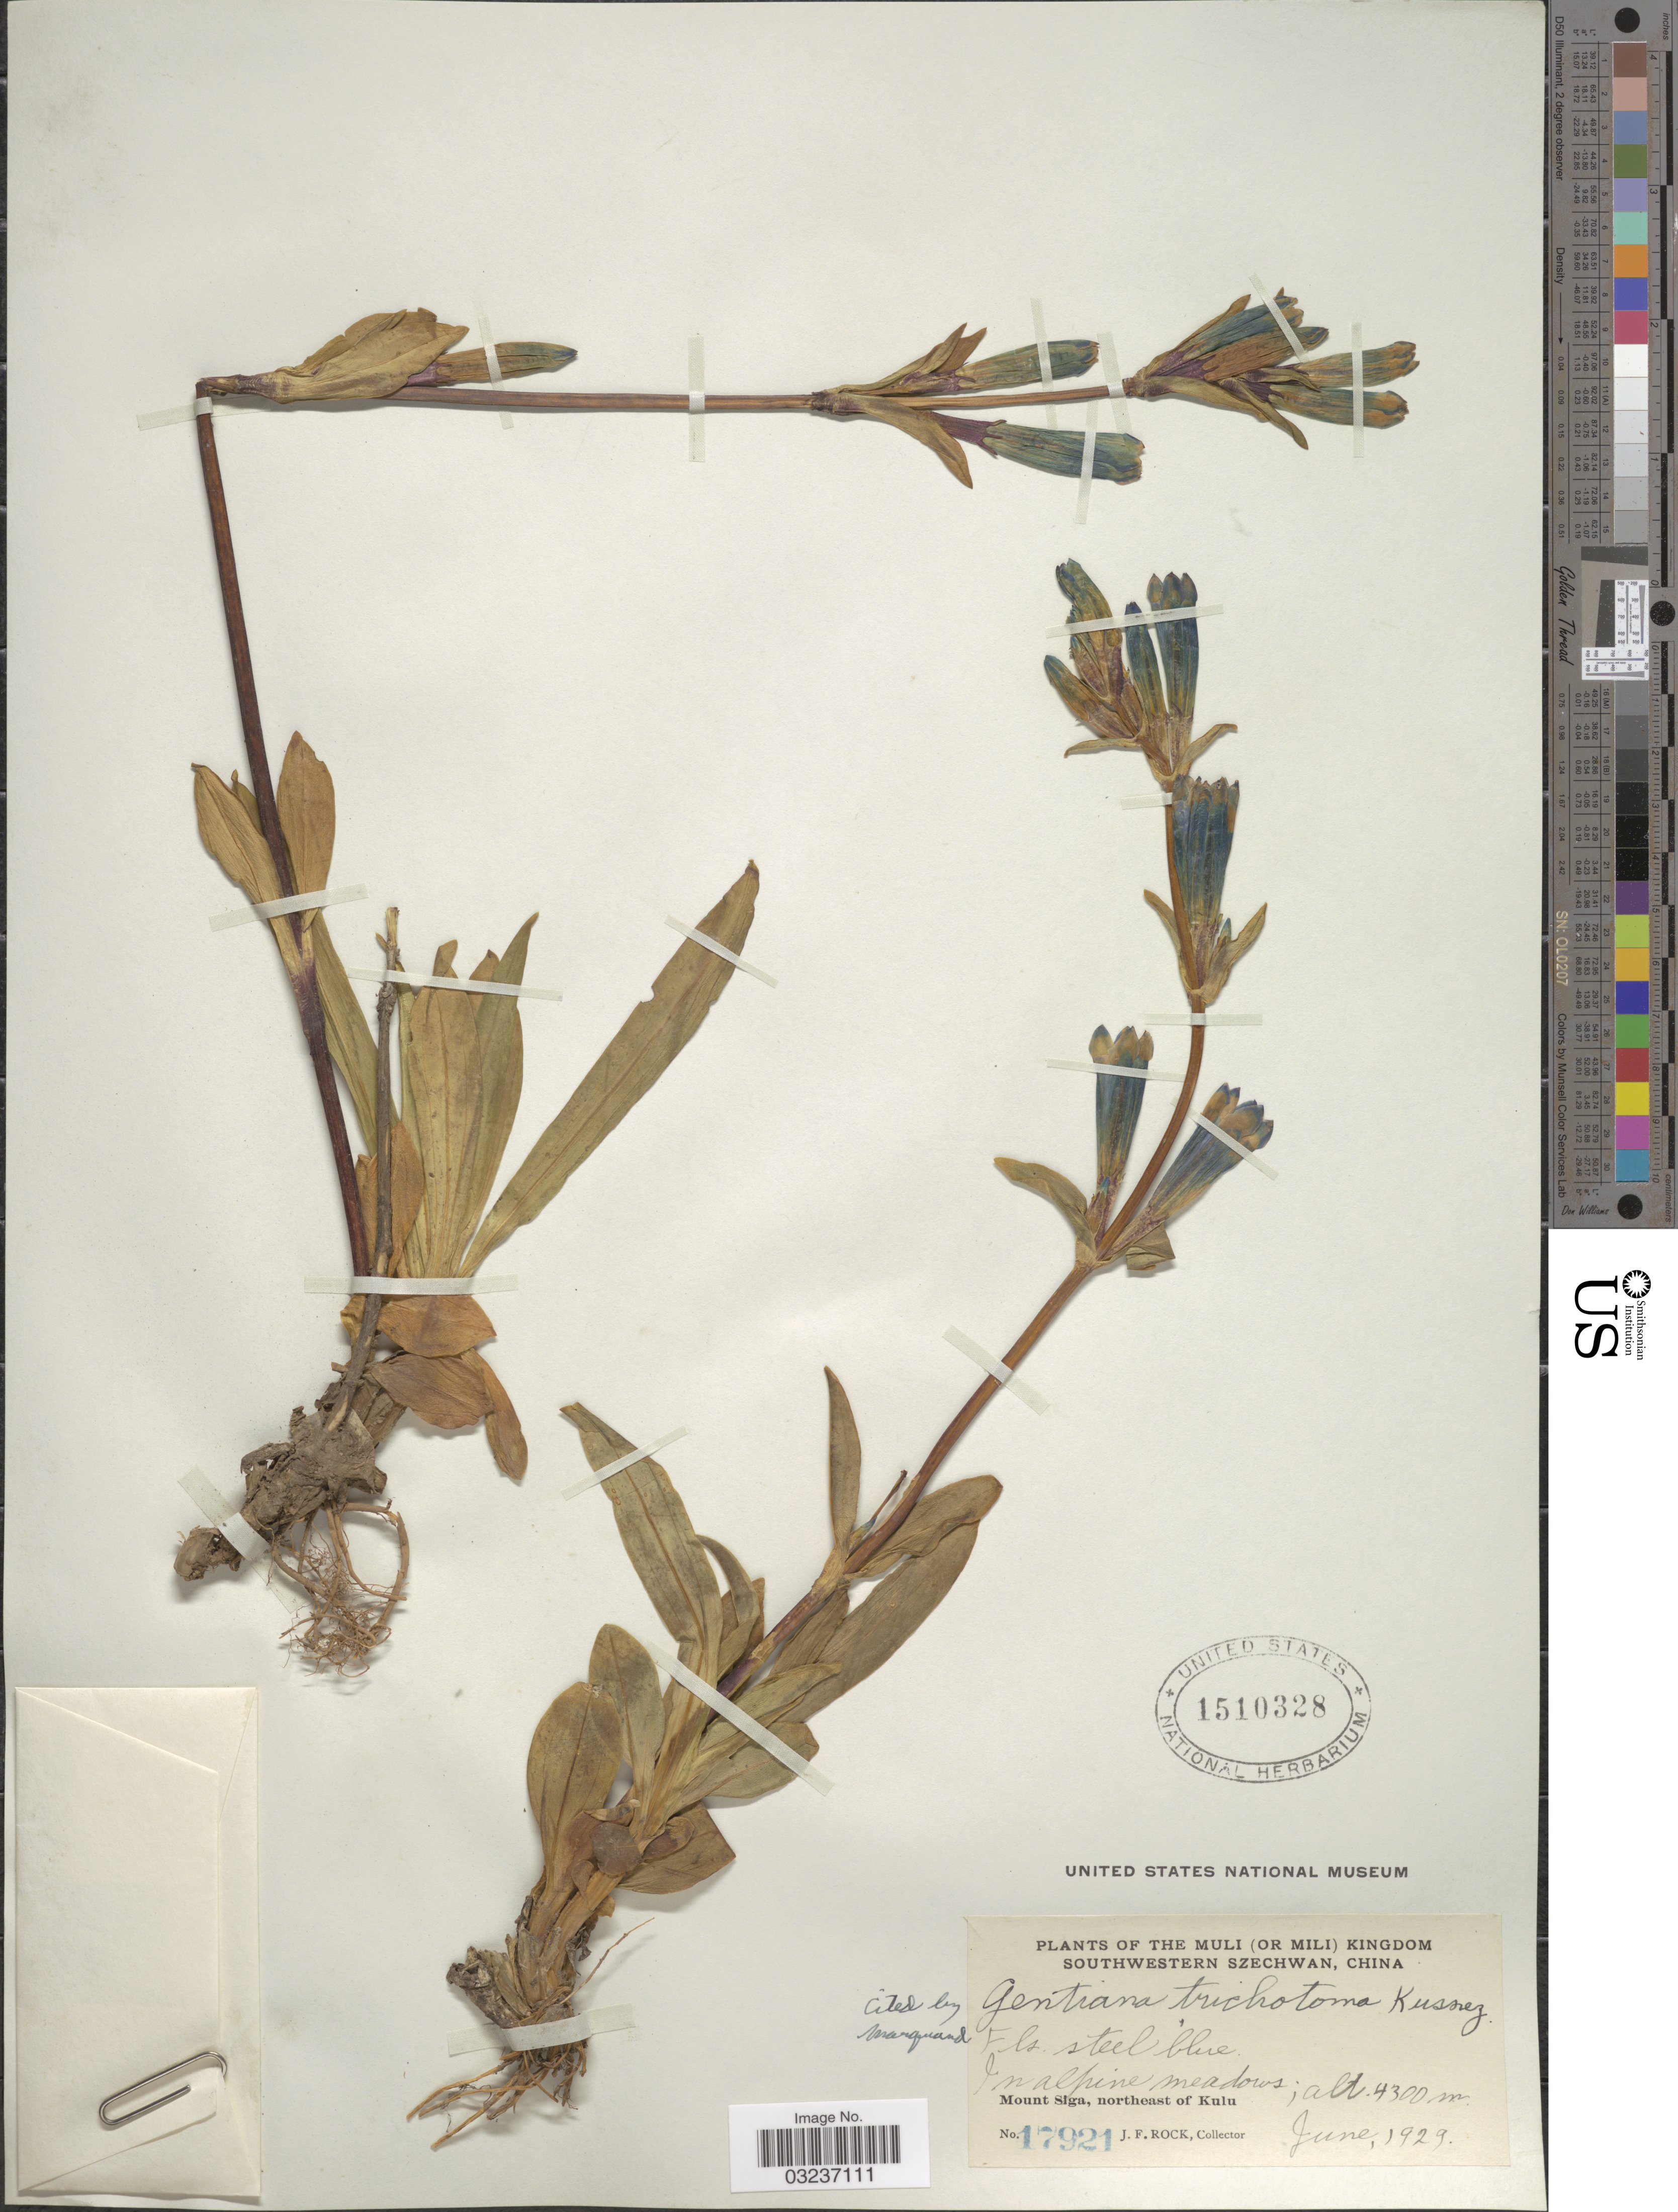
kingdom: Plantae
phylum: Tracheophyta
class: Magnoliopsida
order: Gentianales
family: Gentianaceae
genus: Gentiana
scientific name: Gentiana trichotoma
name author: Kusn.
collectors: J. Rock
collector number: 17921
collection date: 1929-06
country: China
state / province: Sichuan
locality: The Muli (or Mili) Kingdom. Southwestern Szechwan. Mount Siga, northeast of Kulu.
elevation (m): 4300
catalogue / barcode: US 1510328